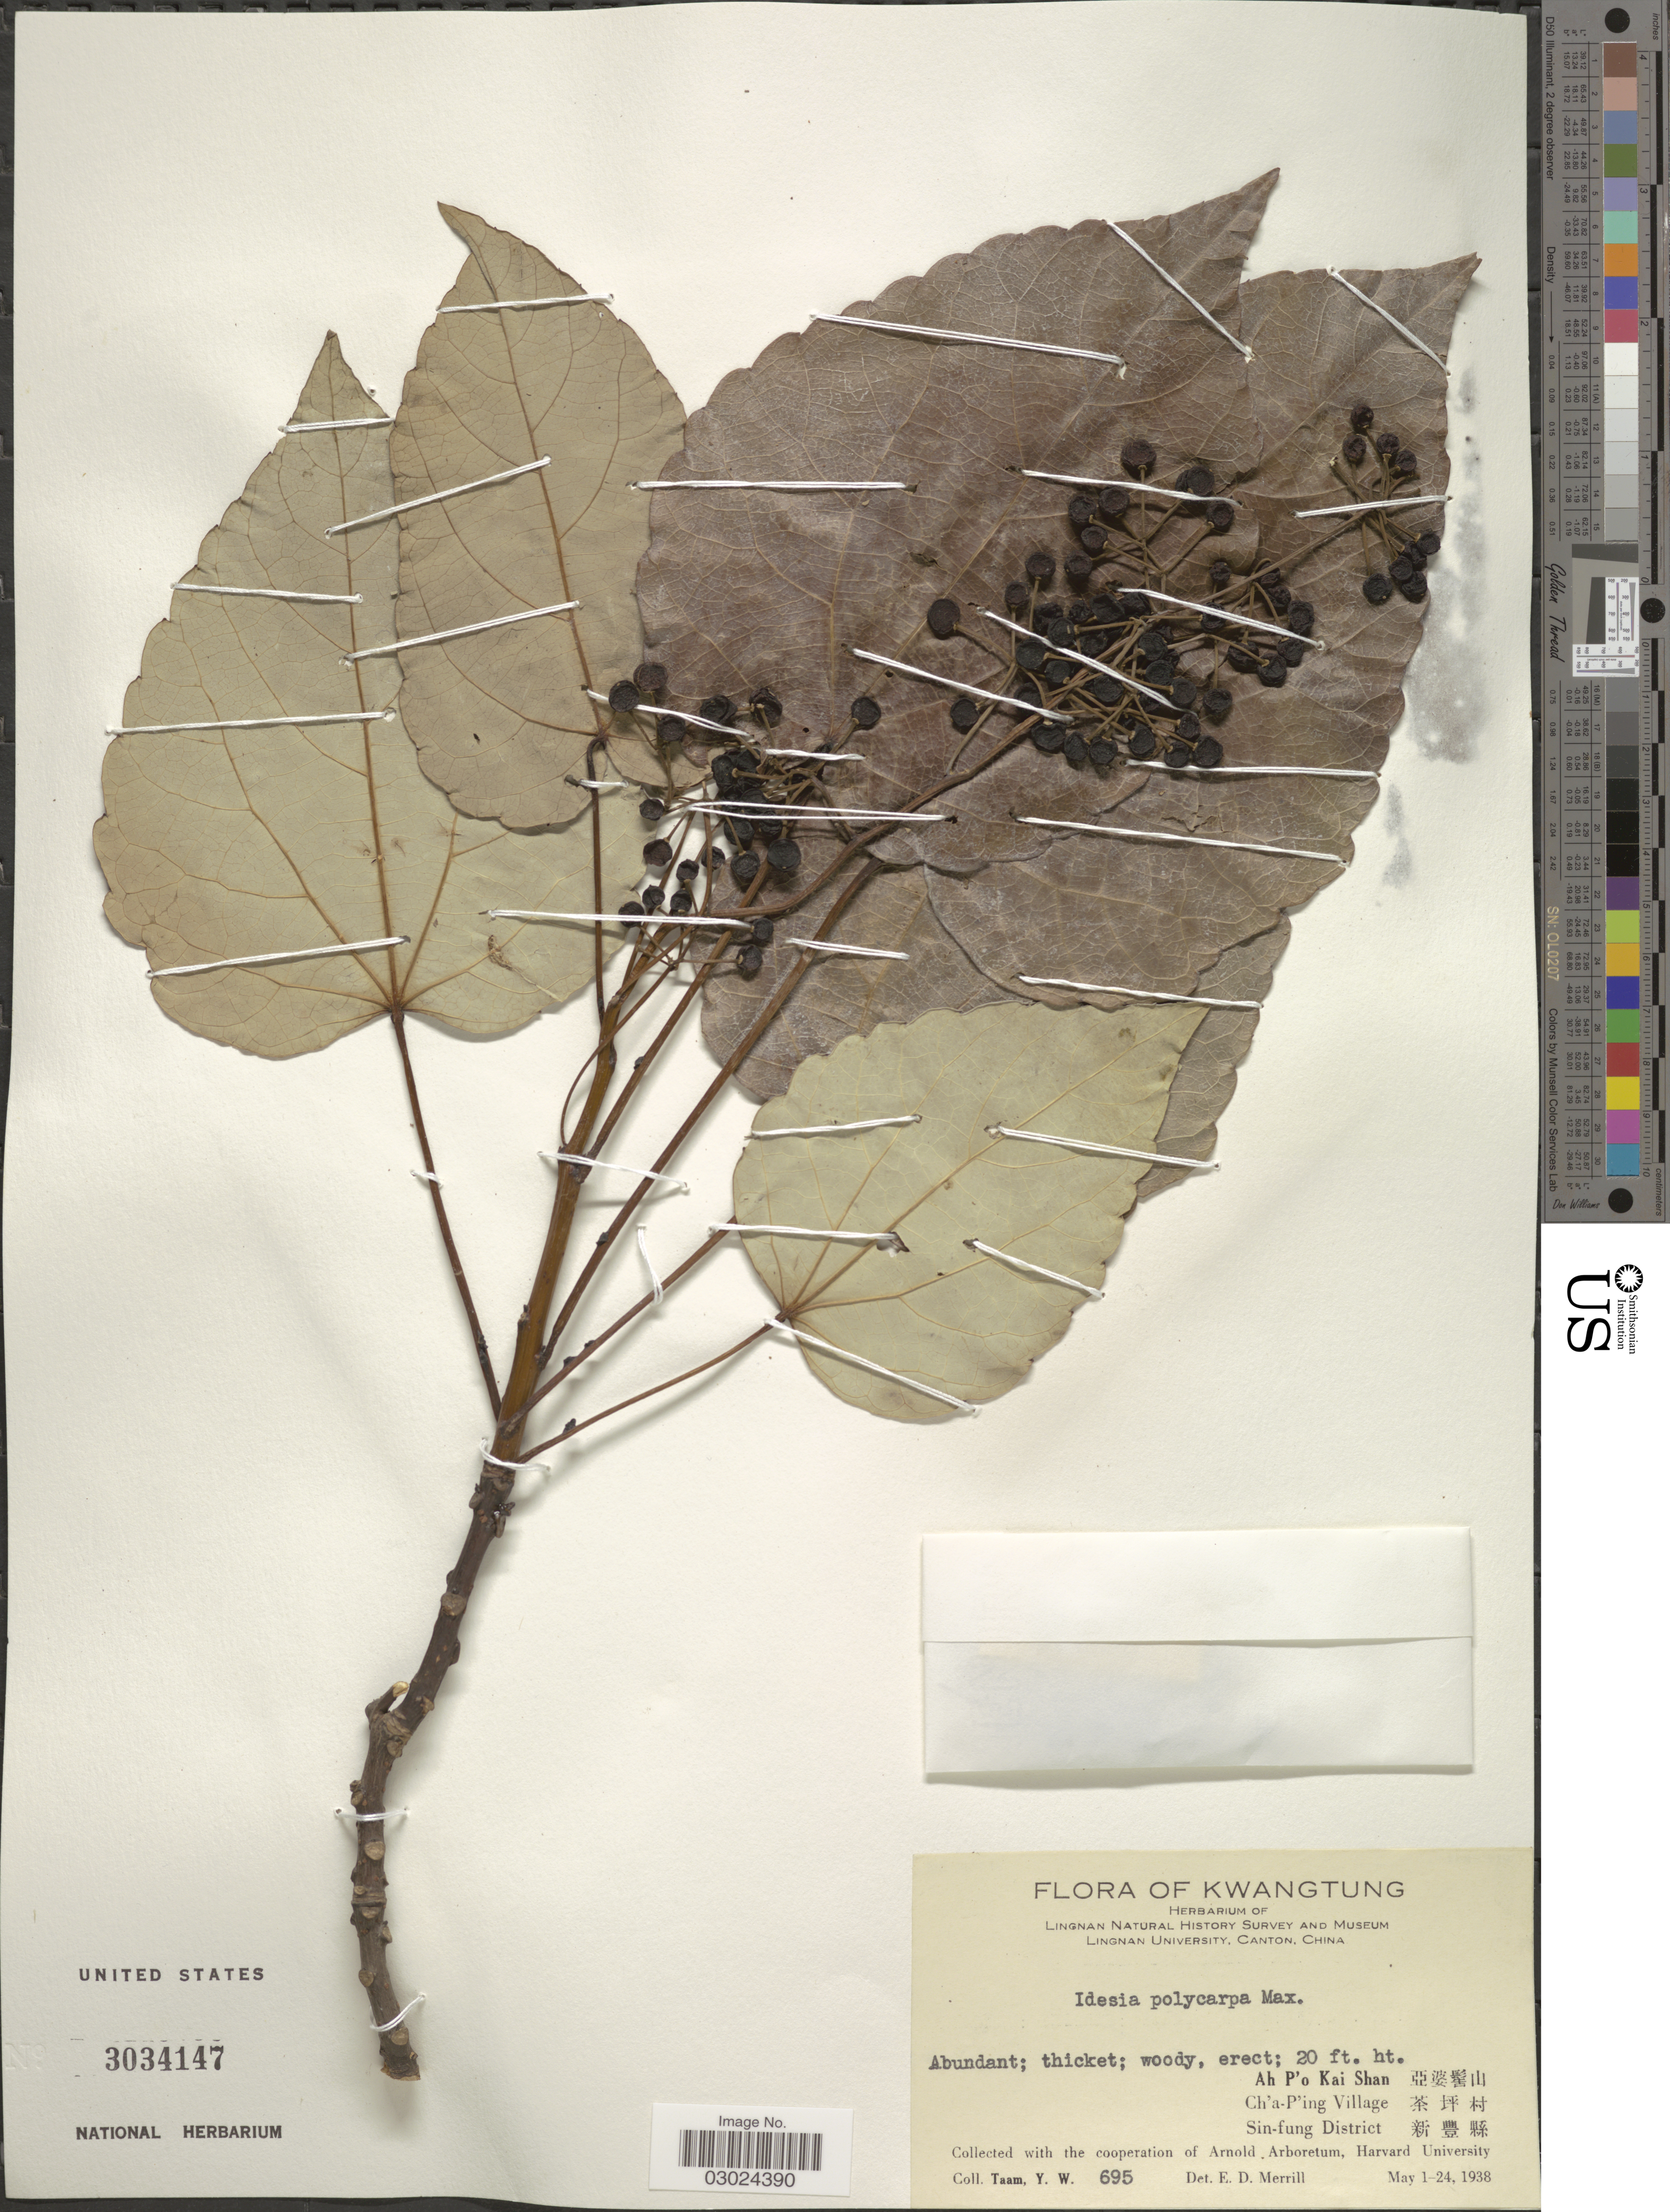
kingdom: Plantae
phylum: Tracheophyta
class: Magnoliopsida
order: Malpighiales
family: Salicaceae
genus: Idesia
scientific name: Idesia polycarpa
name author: Maxim.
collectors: Y. W. Taam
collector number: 695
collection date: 1938-05-01/1938-05-24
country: China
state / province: Guangdong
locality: Kwangtung. Ah P'o Kai Shan X. Ch'a-P'ing Village X. Sin-fung District X.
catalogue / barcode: US 3034147